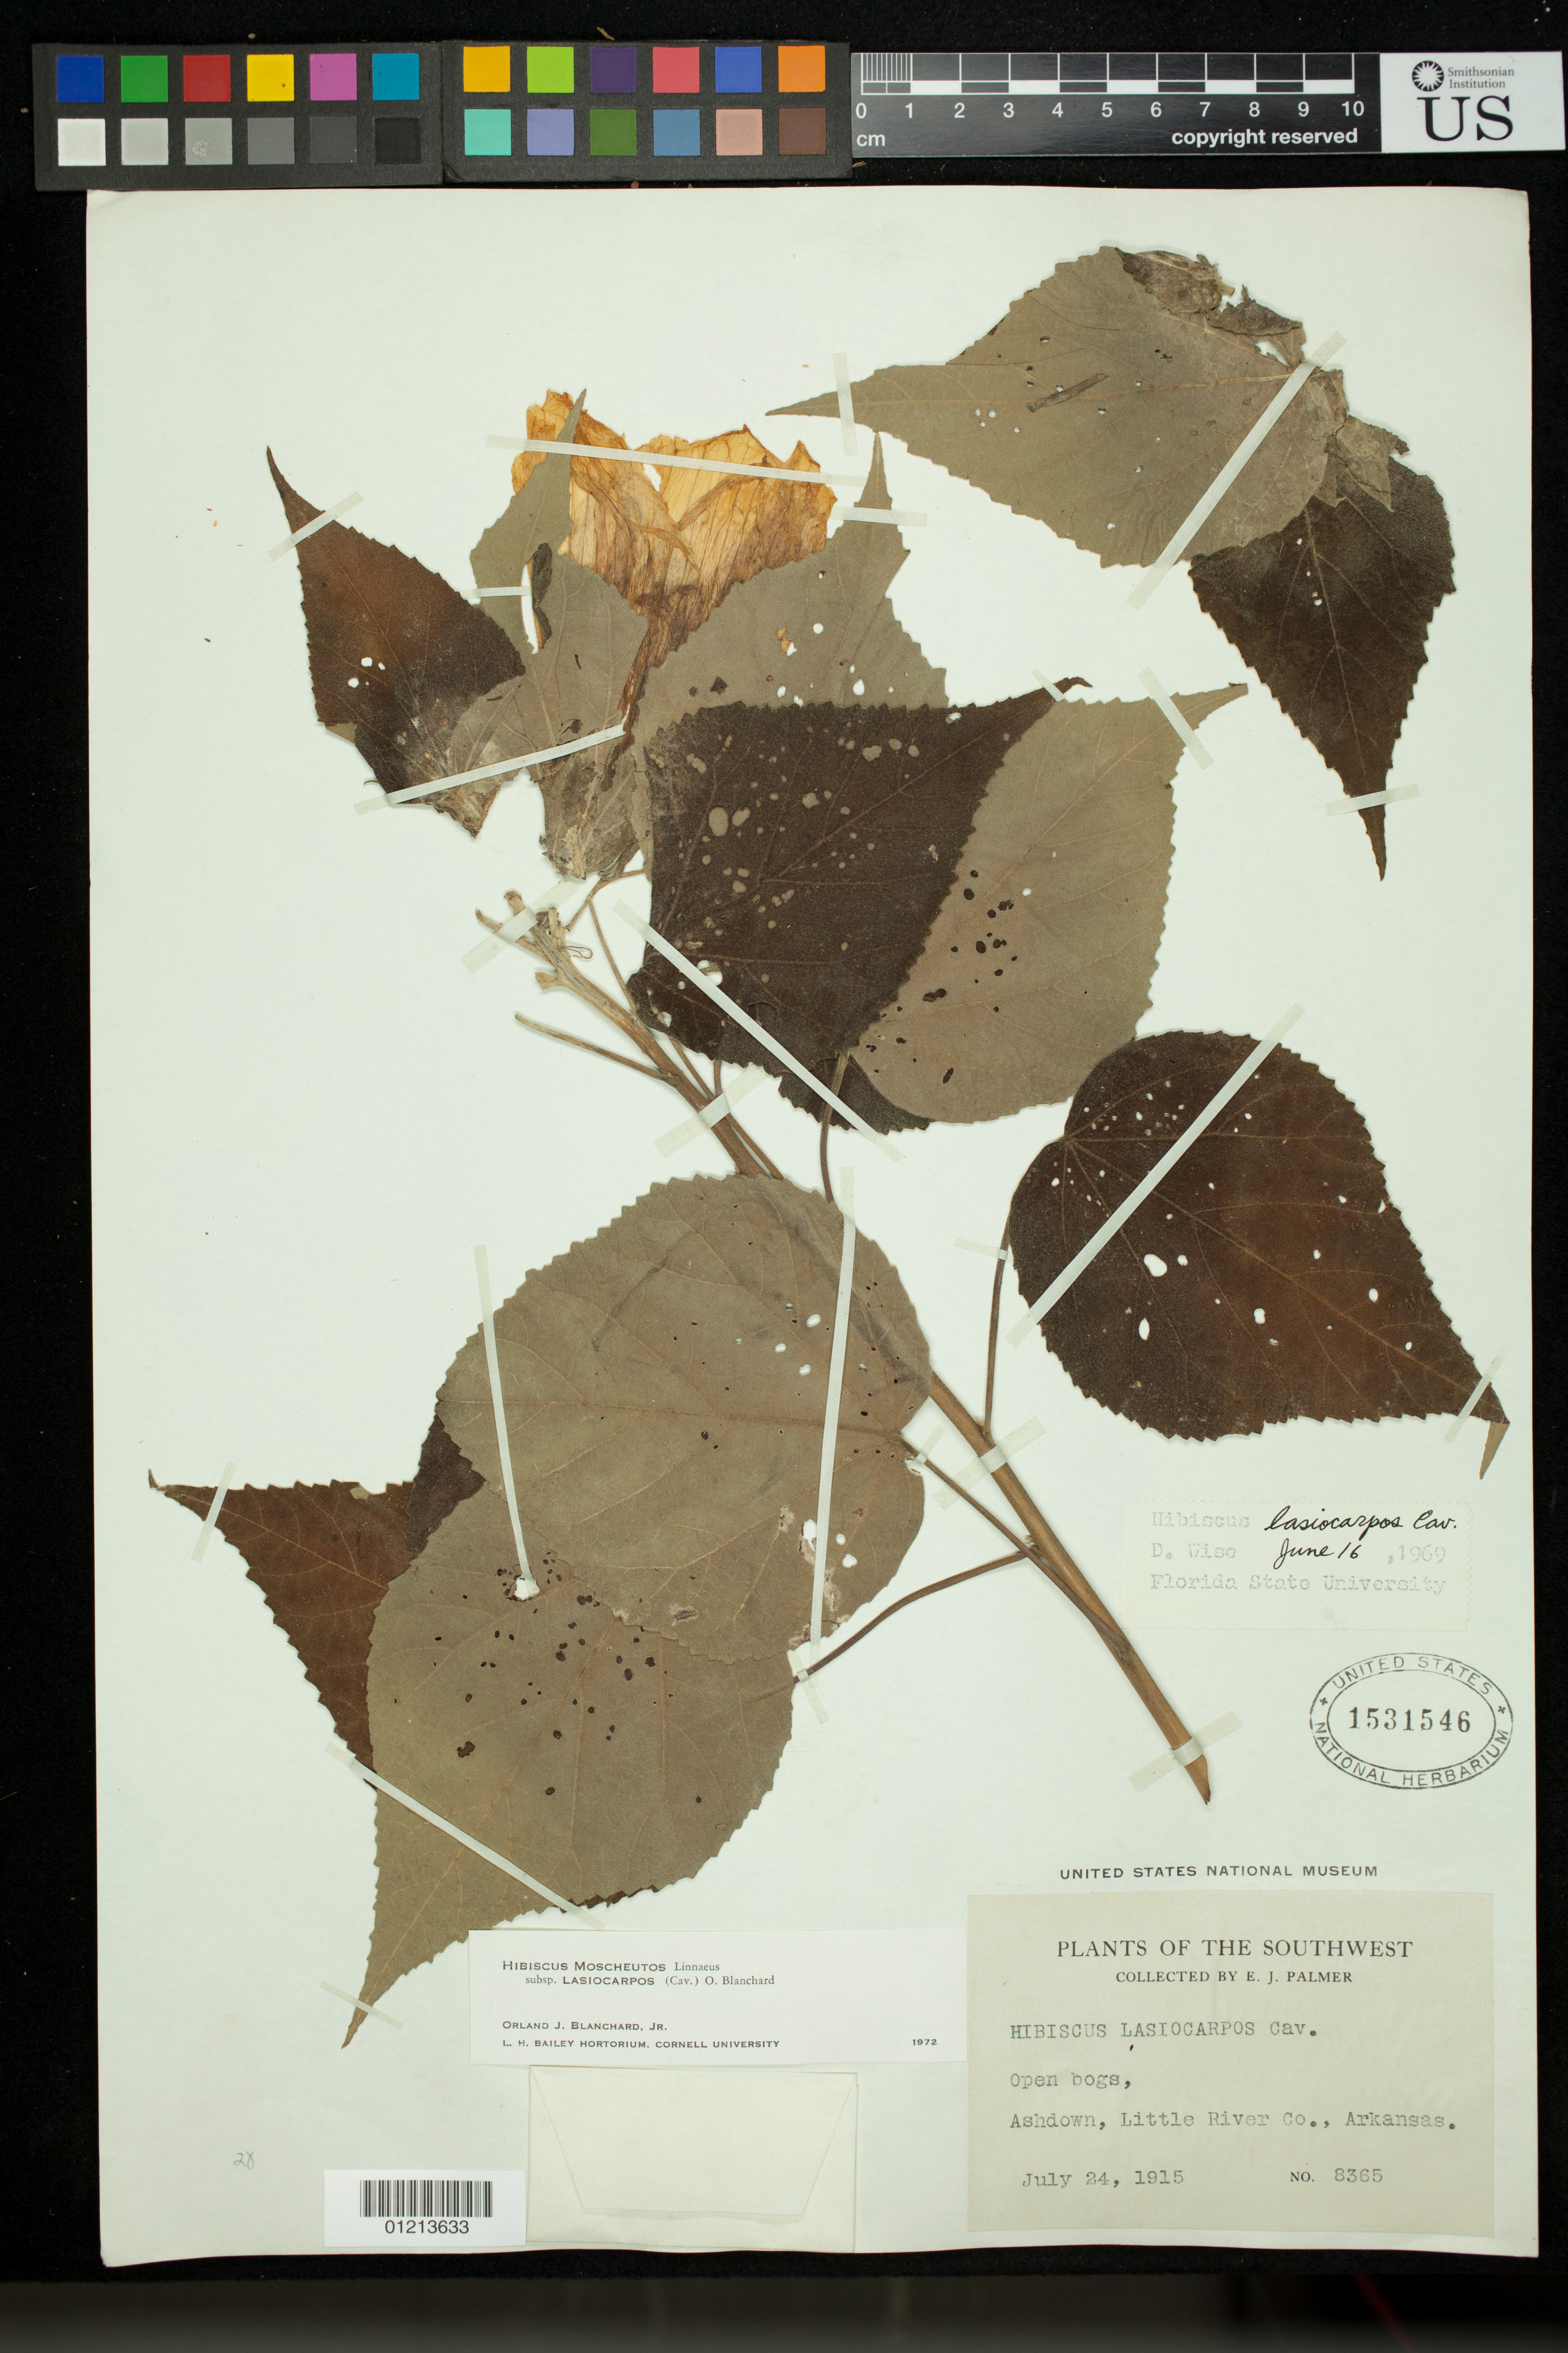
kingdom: Plantae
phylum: Tracheophyta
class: Magnoliopsida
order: Malvales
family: Malvaceae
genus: Hibiscus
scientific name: Hibiscus moscheutos subsp. lasiocarpos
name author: (Cav.) O.J. Blanch.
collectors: E. J. Palmer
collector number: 8365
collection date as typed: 24 Jul 1915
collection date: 1915-07-24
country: United States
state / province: Arkansas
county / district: Little River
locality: Open bogs, Ashdown, Little River Co.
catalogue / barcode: US 1531546